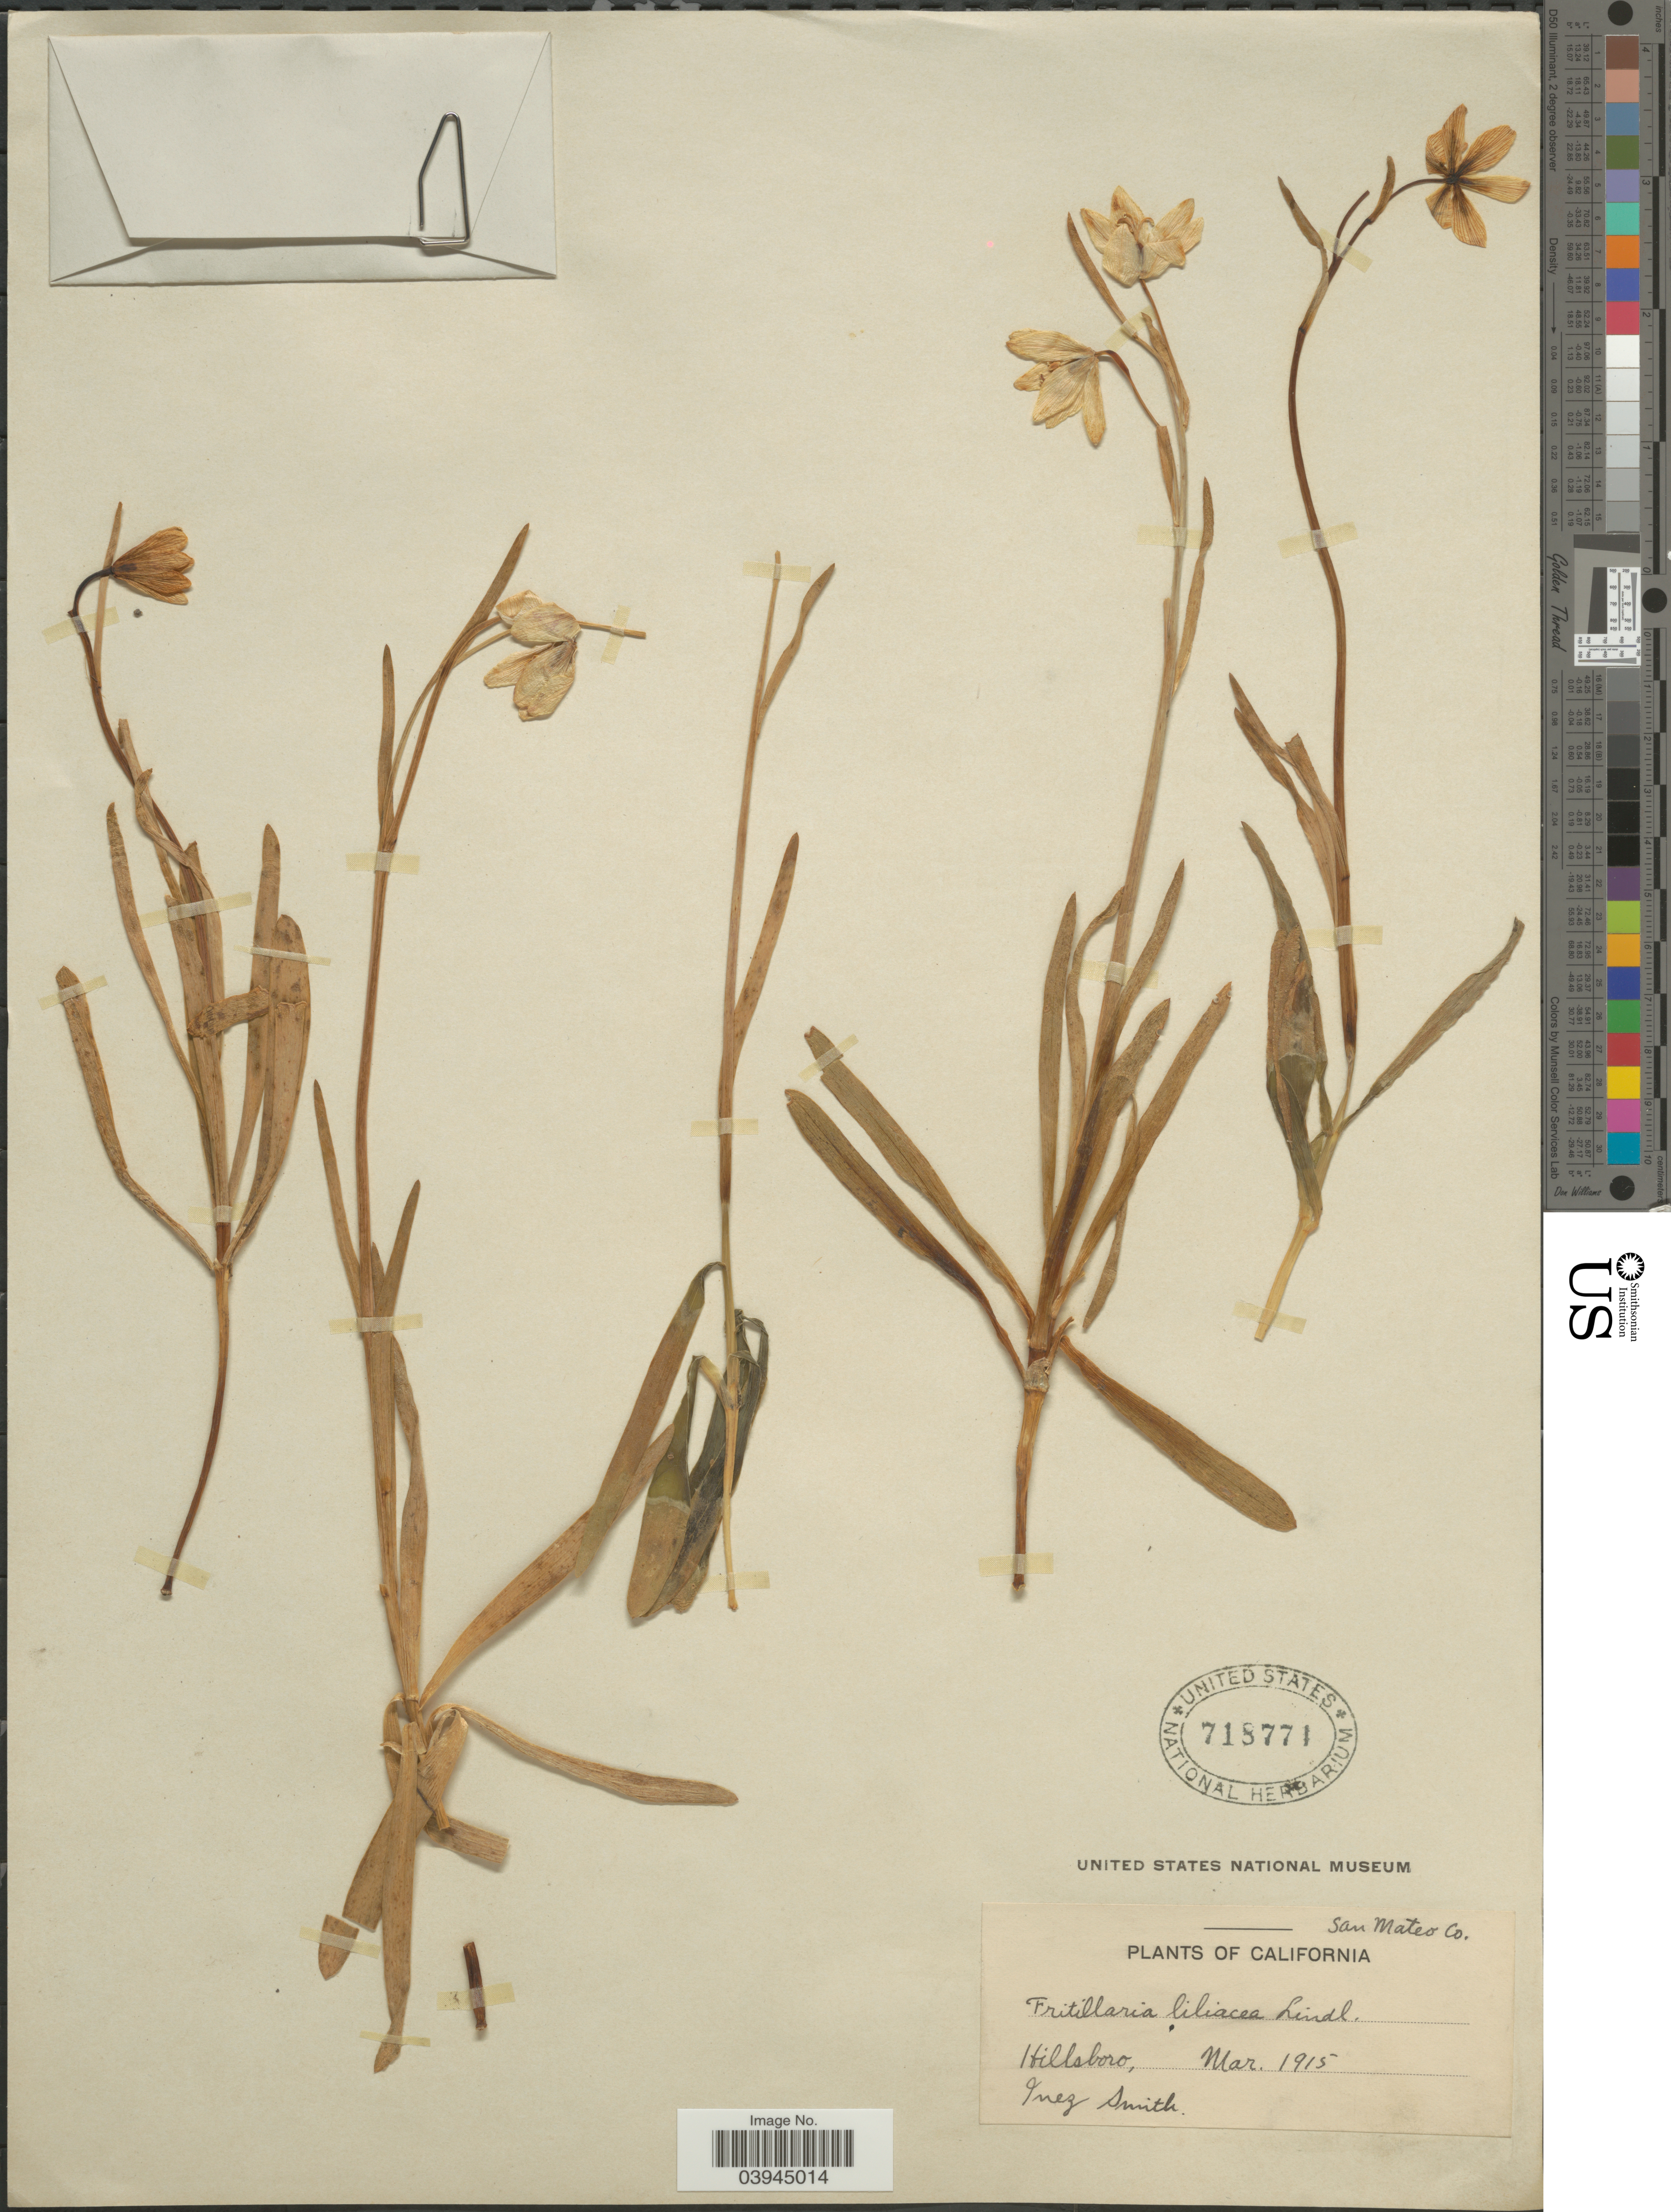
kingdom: Plantae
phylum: Tracheophyta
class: Liliopsida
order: Liliales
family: Liliaceae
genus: Fritillaria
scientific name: Fritillaria liliacea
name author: Lindl.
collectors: I. Smith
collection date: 1915-03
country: United States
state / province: California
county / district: San Mateo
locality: San Mateo Co. Hillsboro.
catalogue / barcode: US 718771